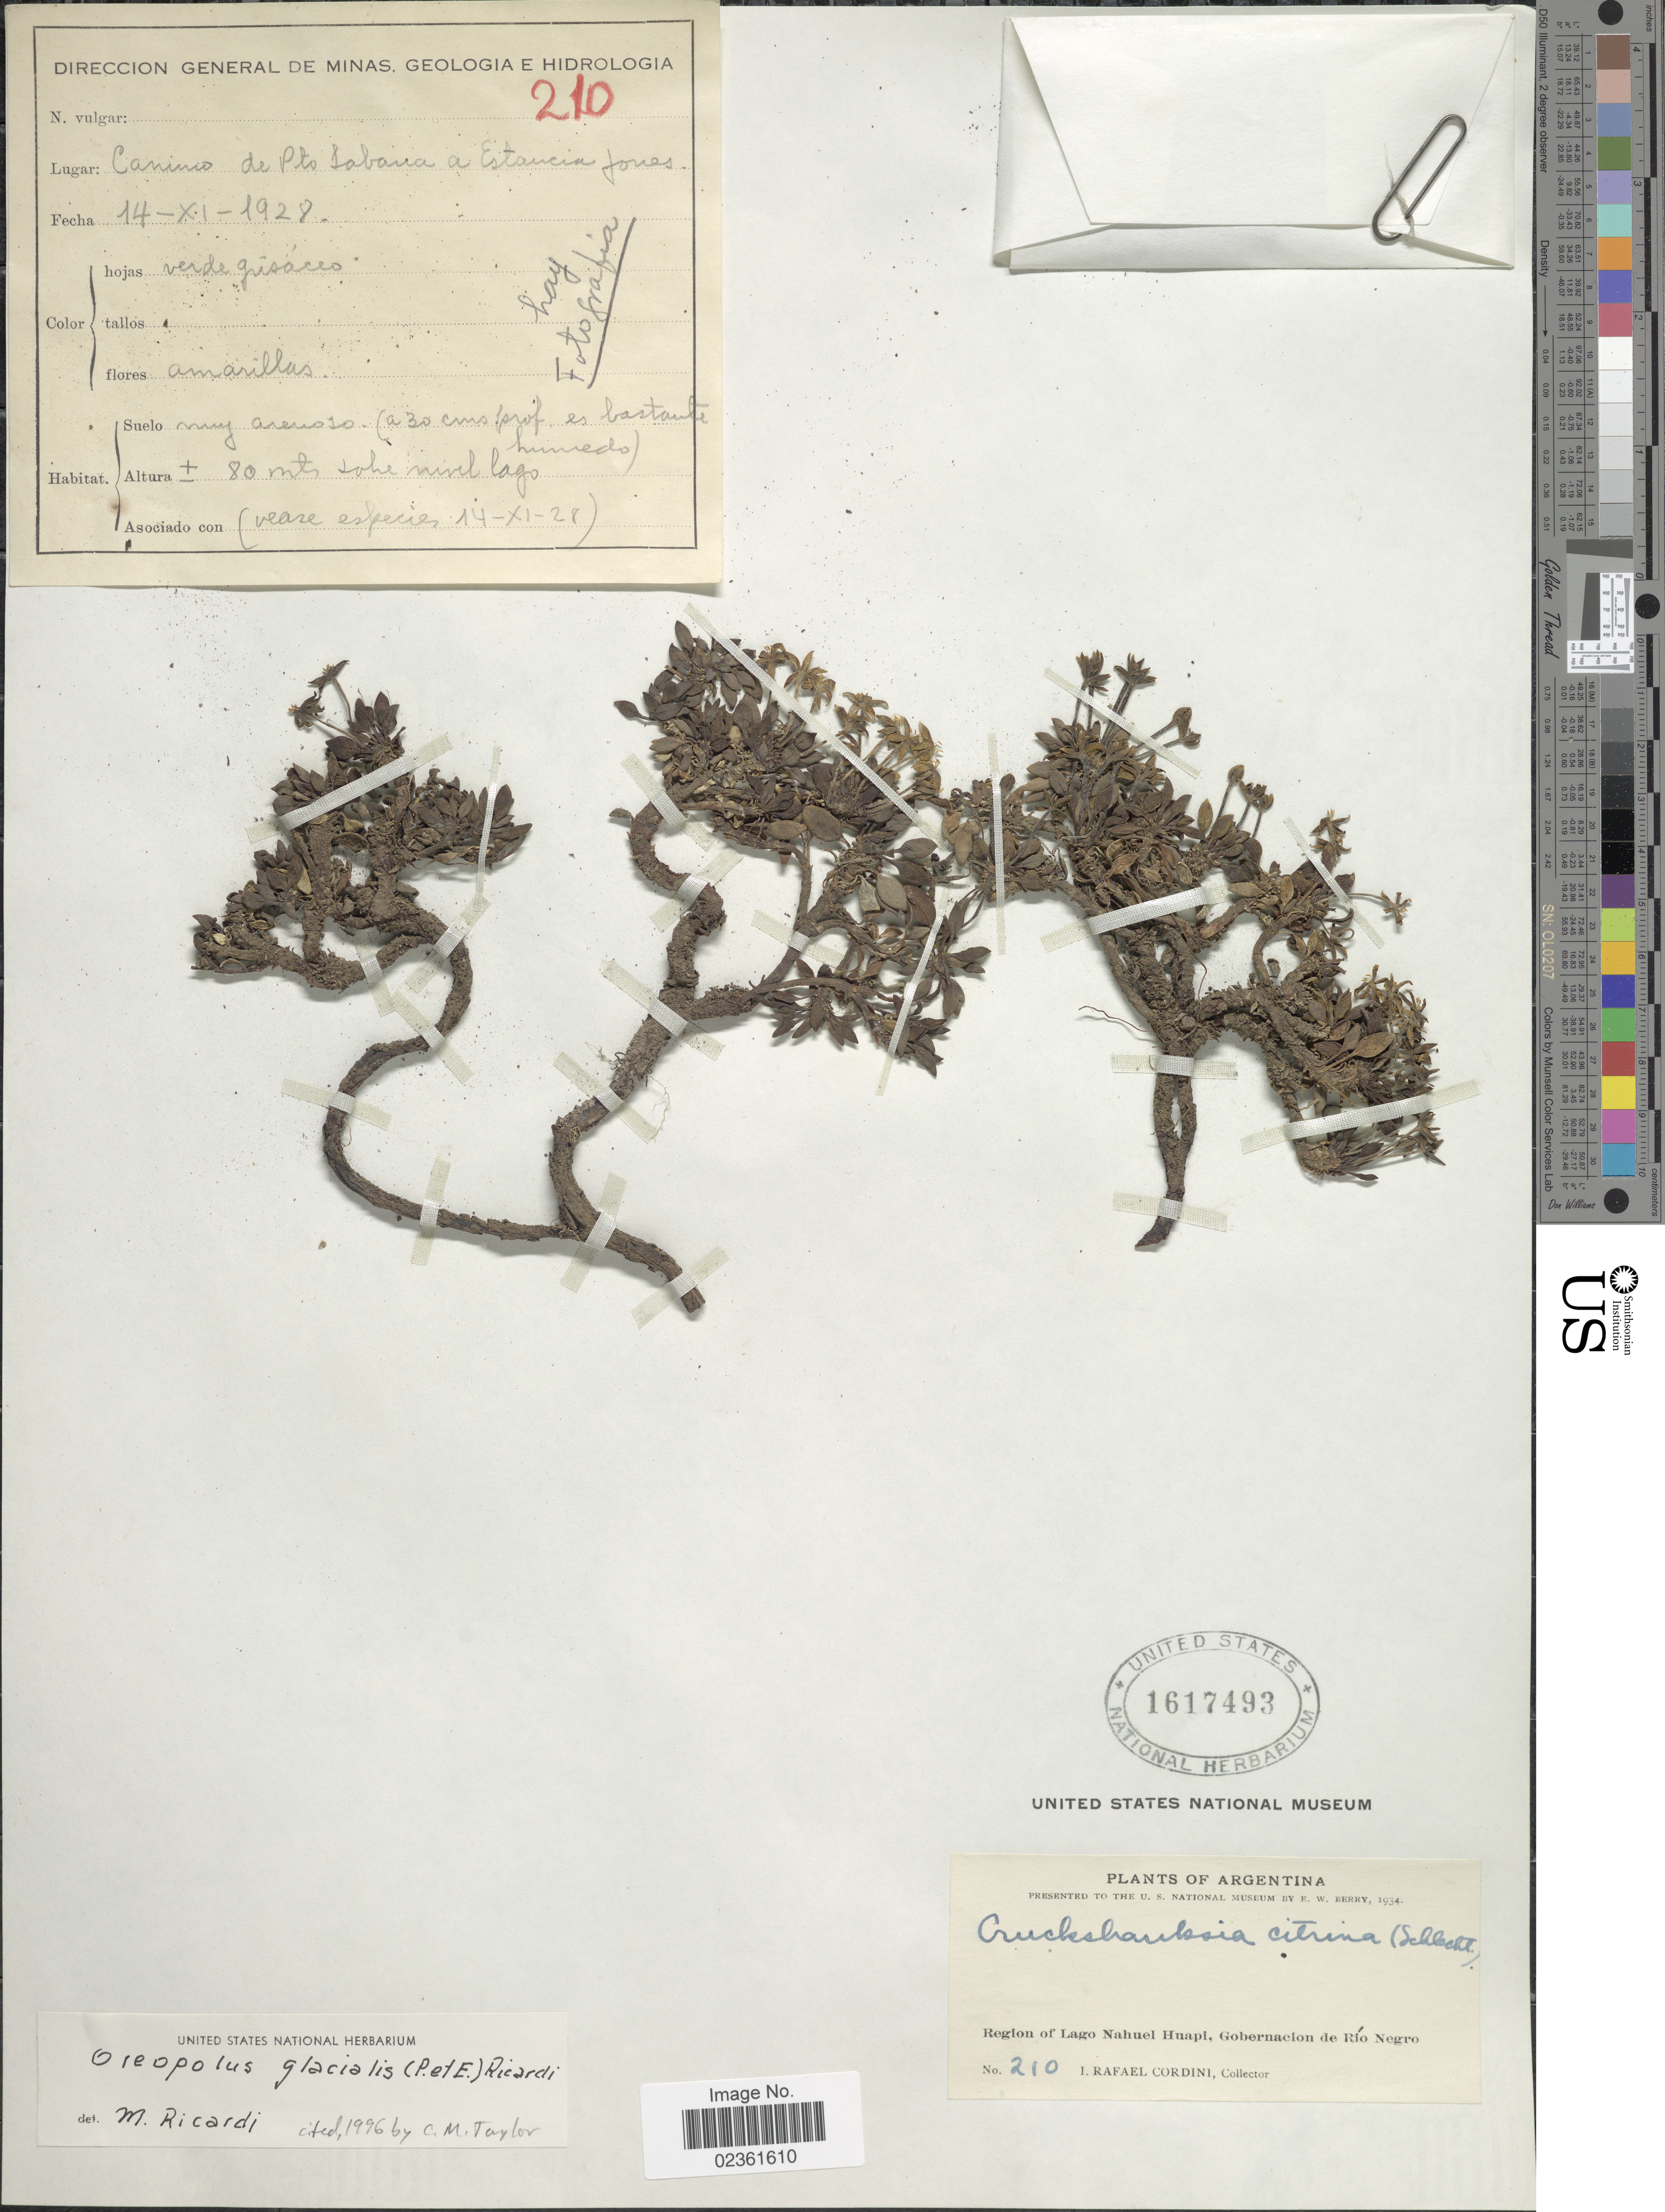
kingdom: Plantae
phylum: Tracheophyta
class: Magnoliopsida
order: Gentianales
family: Rubiaceae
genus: Oreopolus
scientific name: Oreopolus glacialis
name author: (Poepp.) Ricardi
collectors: I. Cordini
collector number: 210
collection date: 1928-11-14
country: Argentina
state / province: Rio Negro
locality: Camino de Pto Sabana a Etsancia Jones, Region of Lago Nahuel Huapi, Gobernacion de Rio Negro.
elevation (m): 80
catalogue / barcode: US 1617493